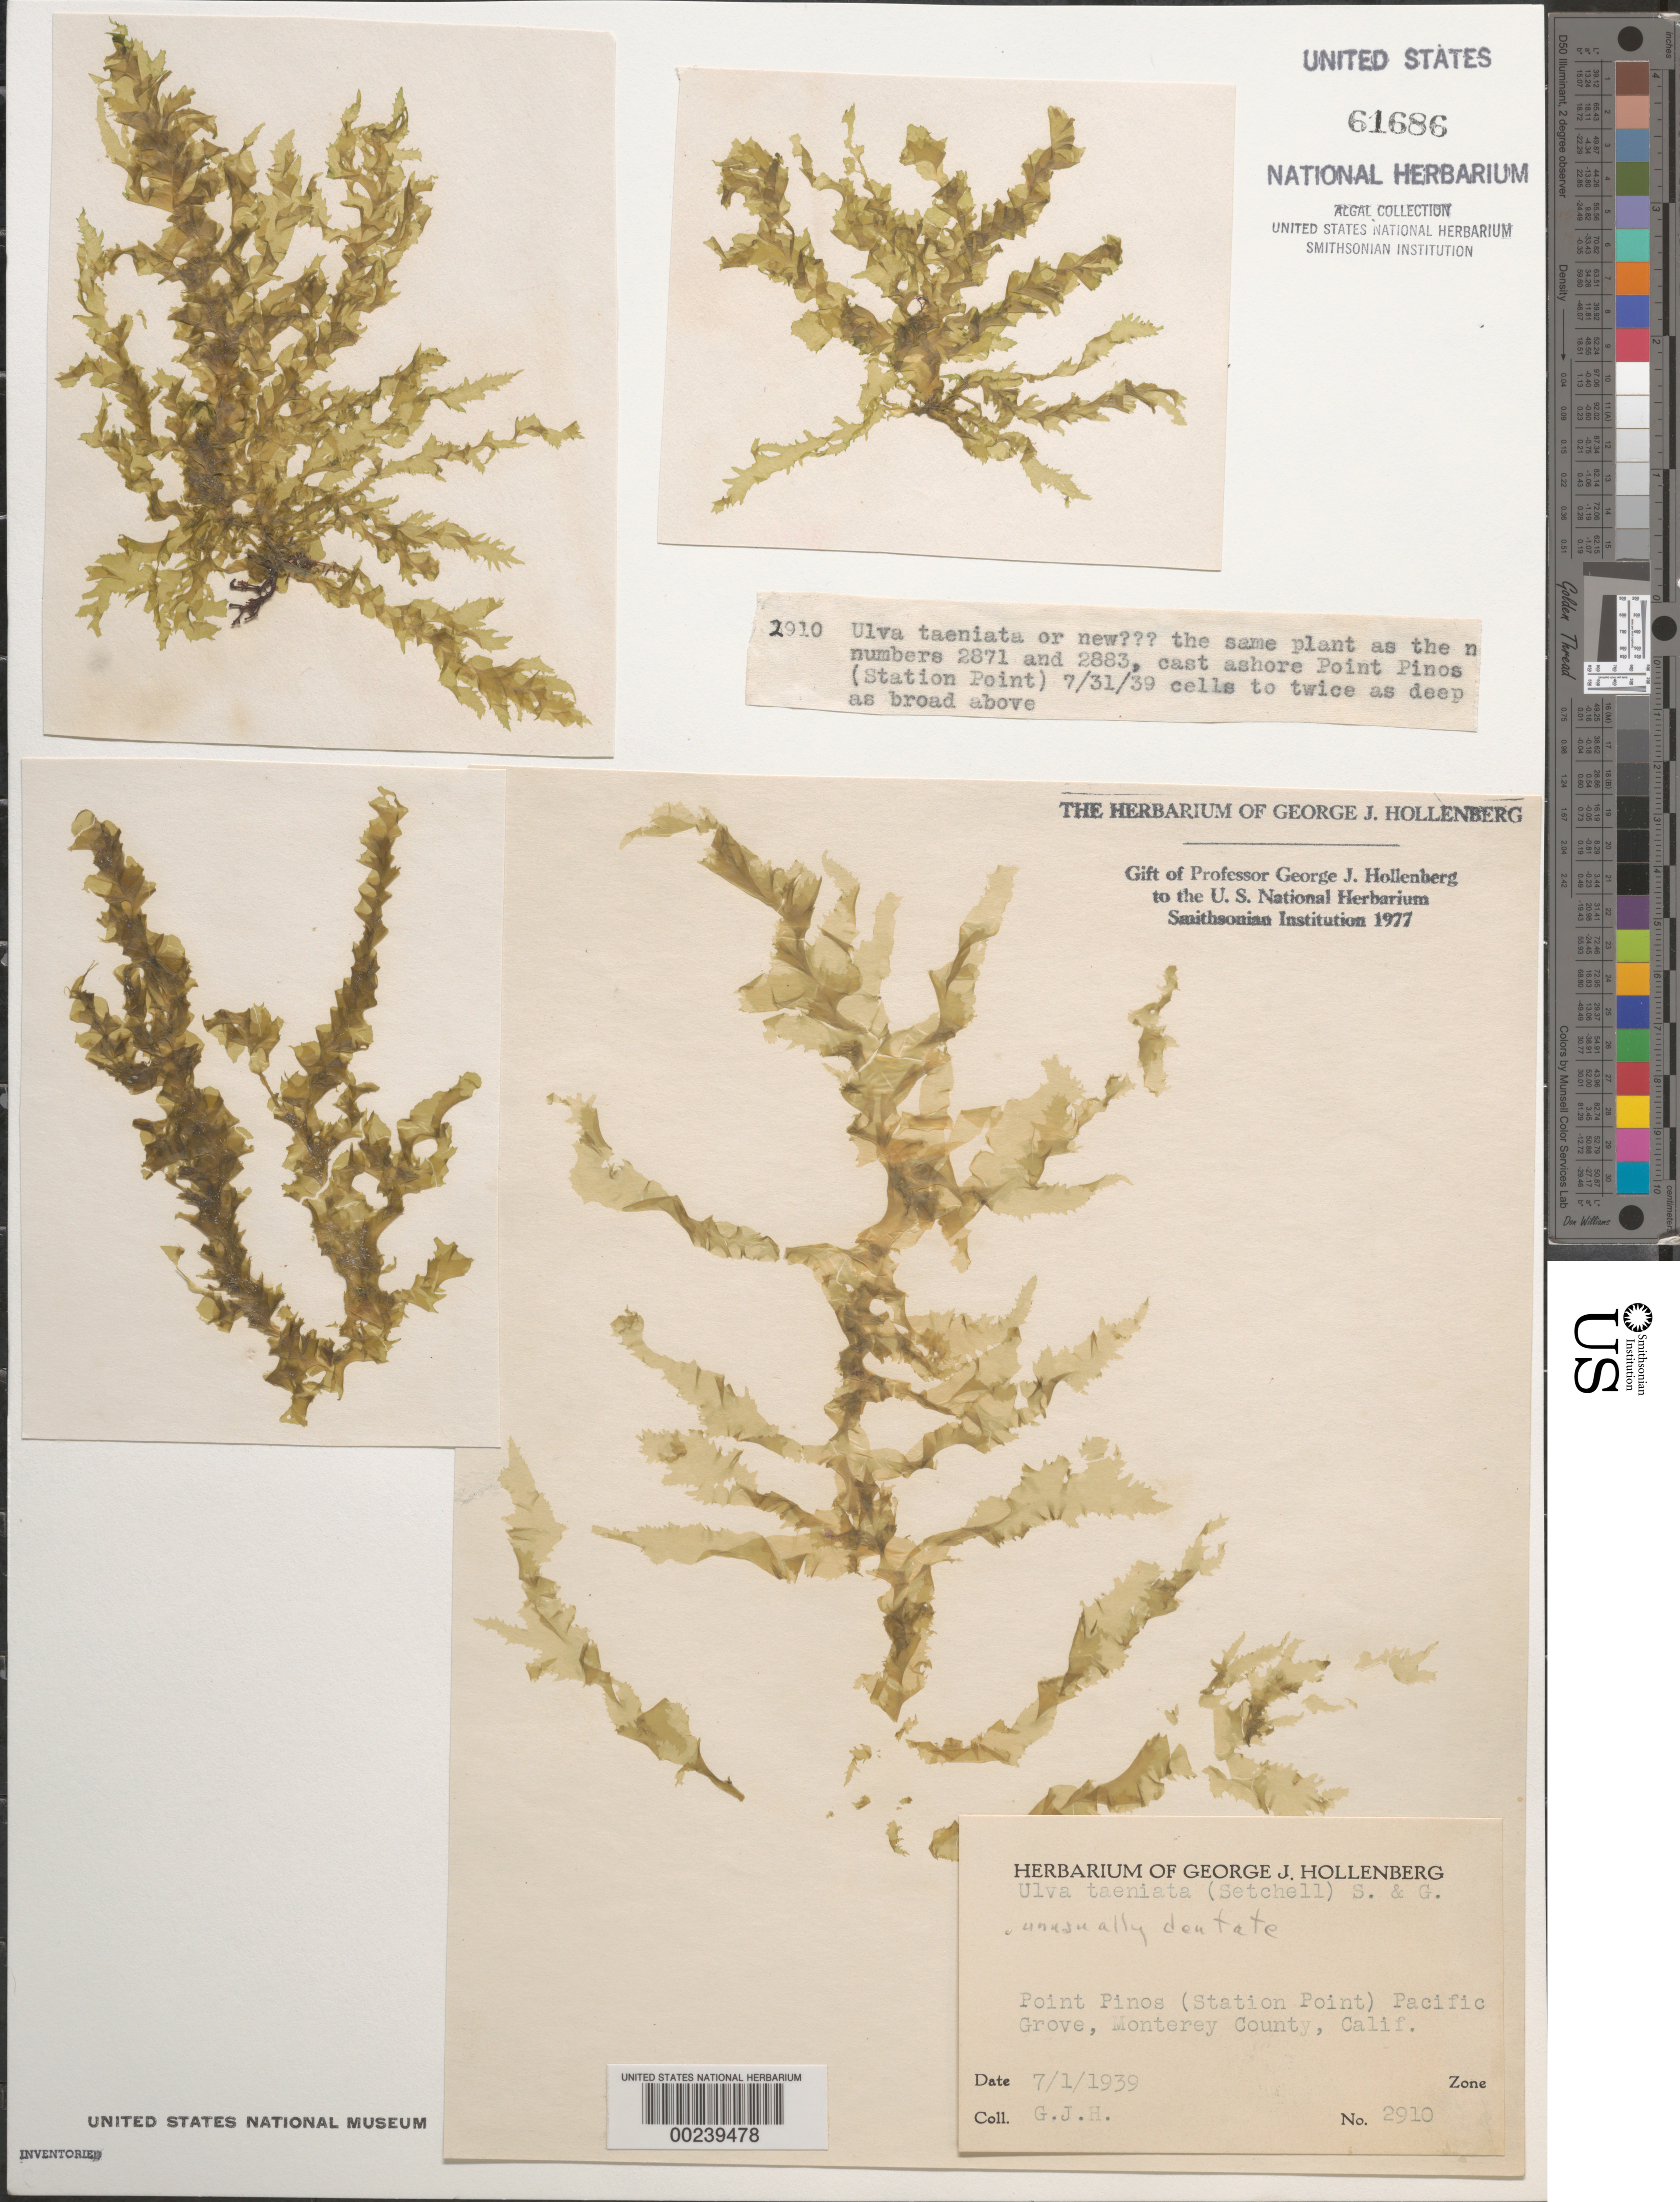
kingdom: Plantae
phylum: Chlorophyta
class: Ulvophyceae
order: Ulvales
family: Ulvaceae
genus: Ulva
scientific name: Ulva taeniata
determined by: Hollenberg, George J.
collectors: G. Hollenberg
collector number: GJH 2910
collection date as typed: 01 Jul 1939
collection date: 1939-07-01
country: United States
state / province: California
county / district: Monterey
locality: Point Pinos (Station Point), Pacific Grove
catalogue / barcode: US 61686